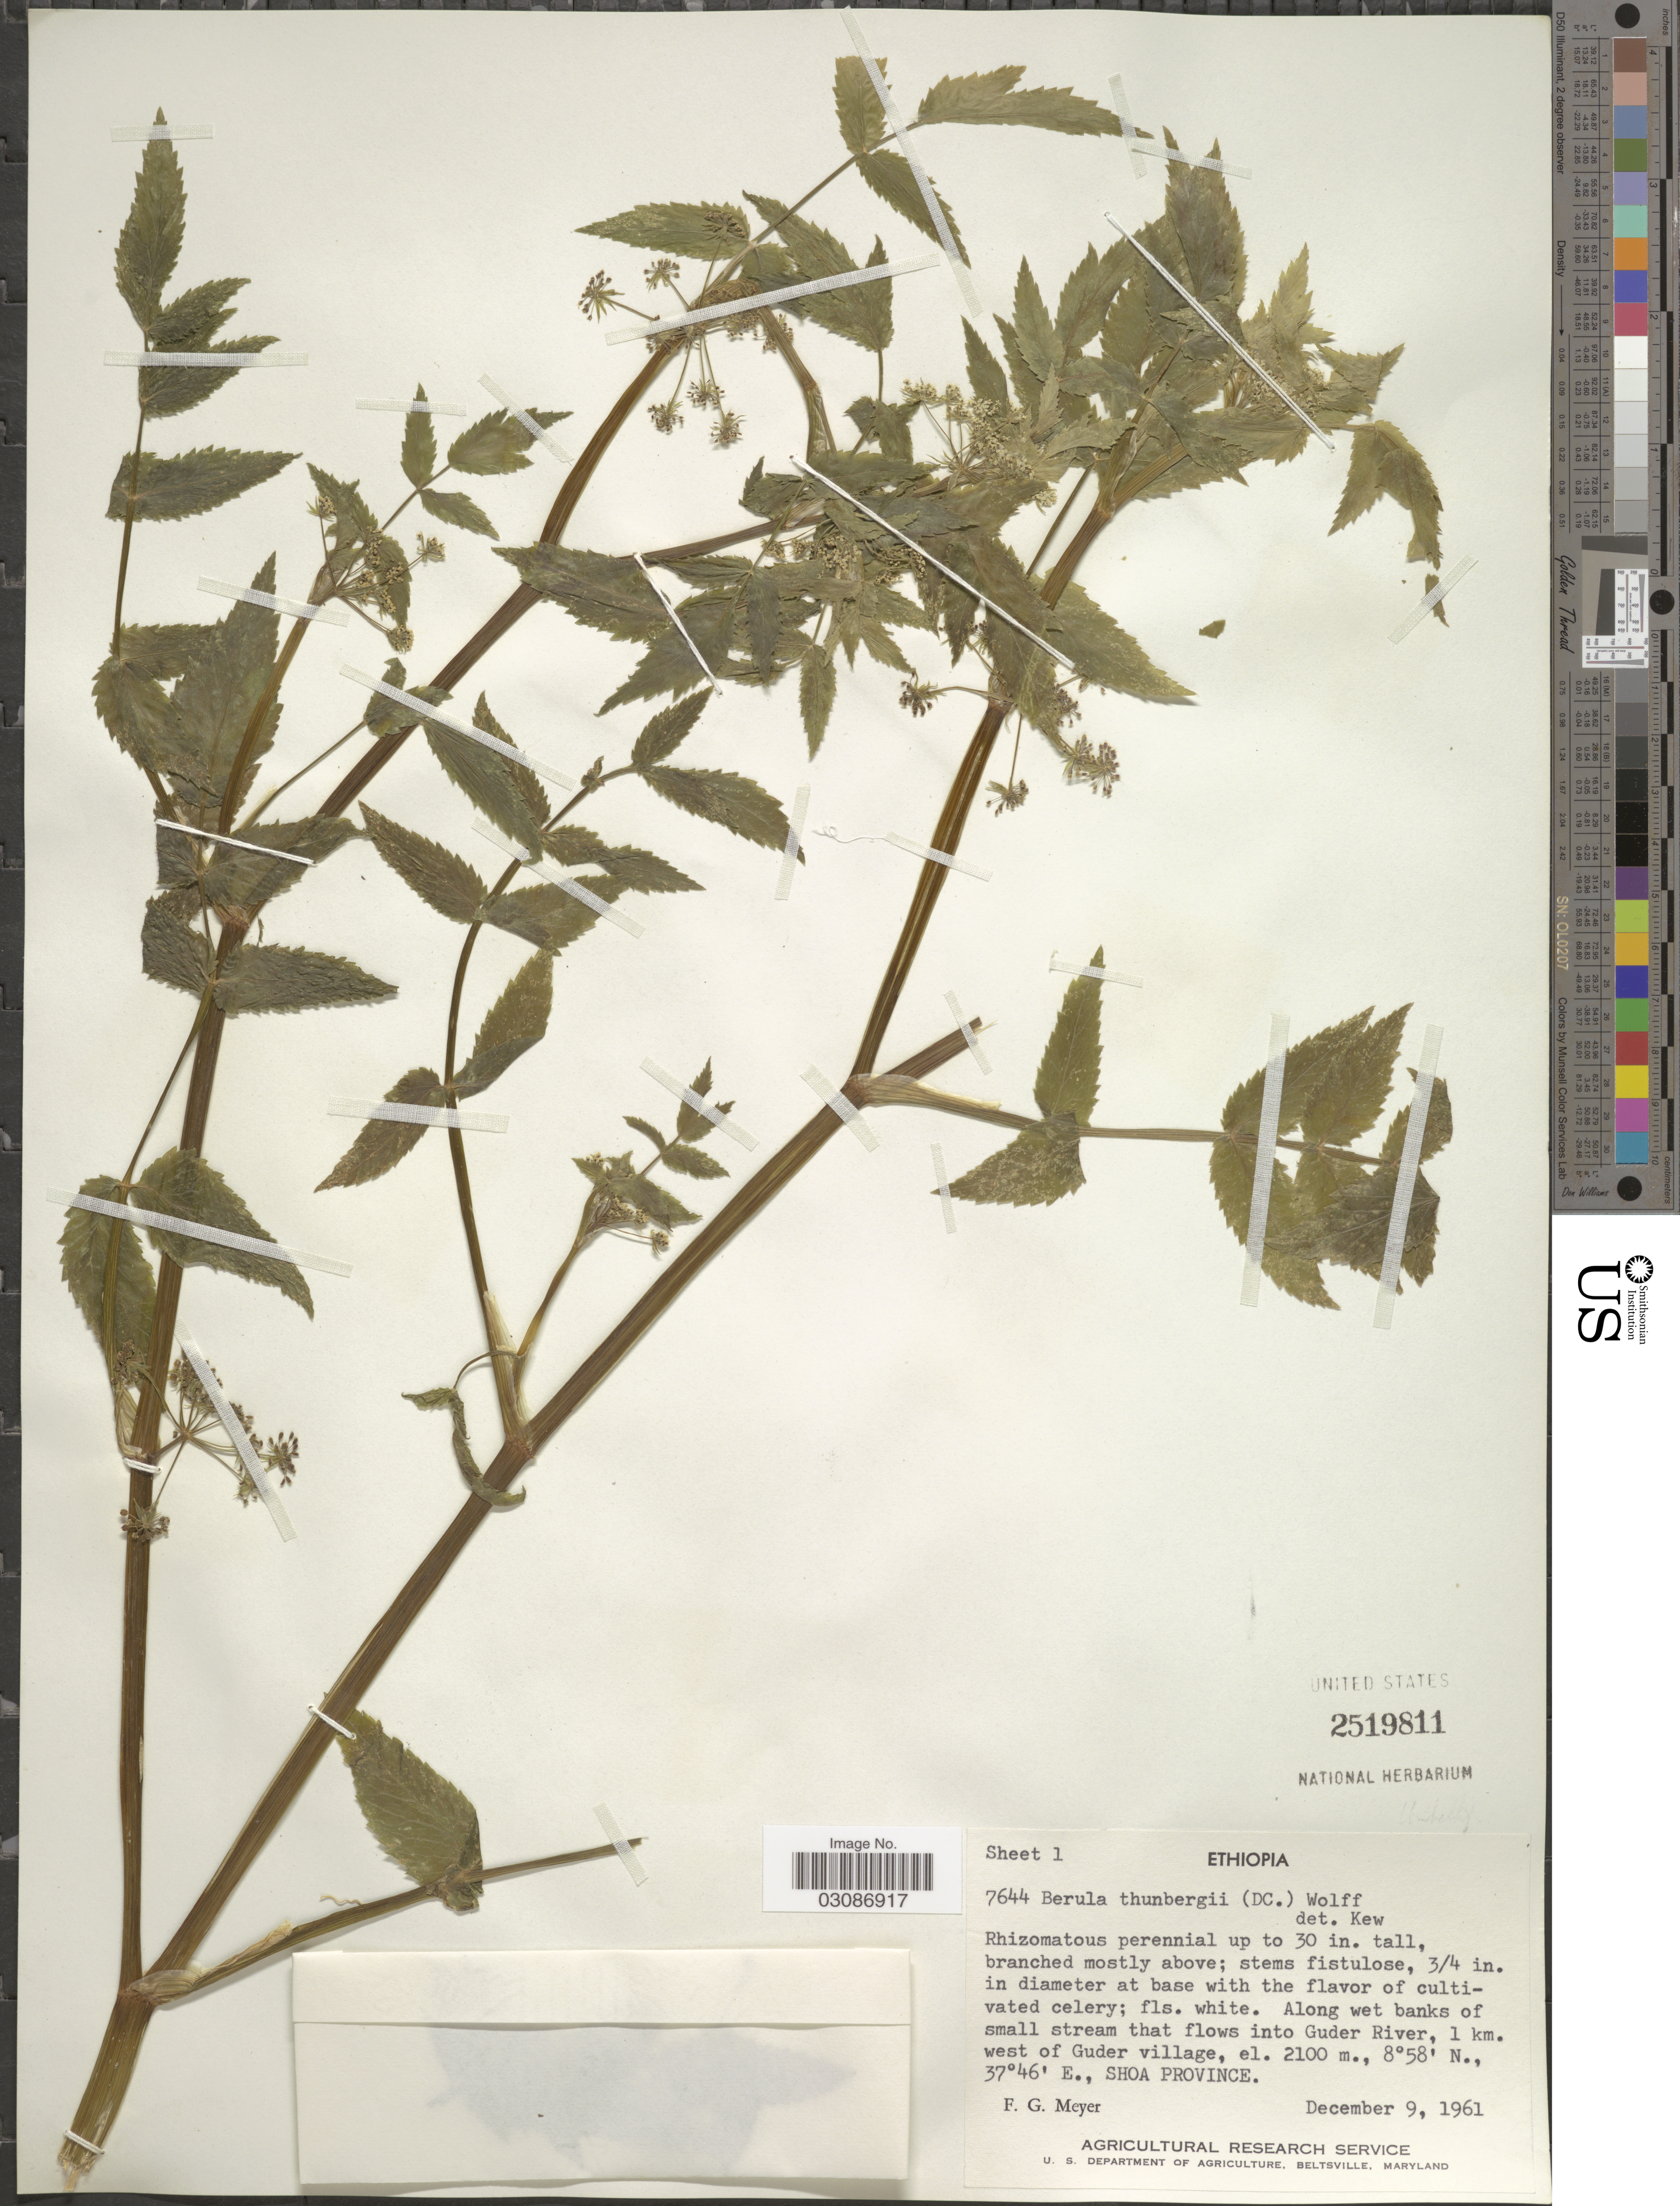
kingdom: Plantae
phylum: Tracheophyta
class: Magnoliopsida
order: Apiales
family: Apiaceae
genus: Berula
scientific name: Berula thunbergii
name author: (DC.) H. Wolff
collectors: F. G. Meyer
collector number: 7644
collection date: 1961-12-09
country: Ethiopia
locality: Along wet banks of small stream that flows into Guder river, 1 km. west of Guder village. Shoa Province.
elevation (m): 2100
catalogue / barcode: US 2519811